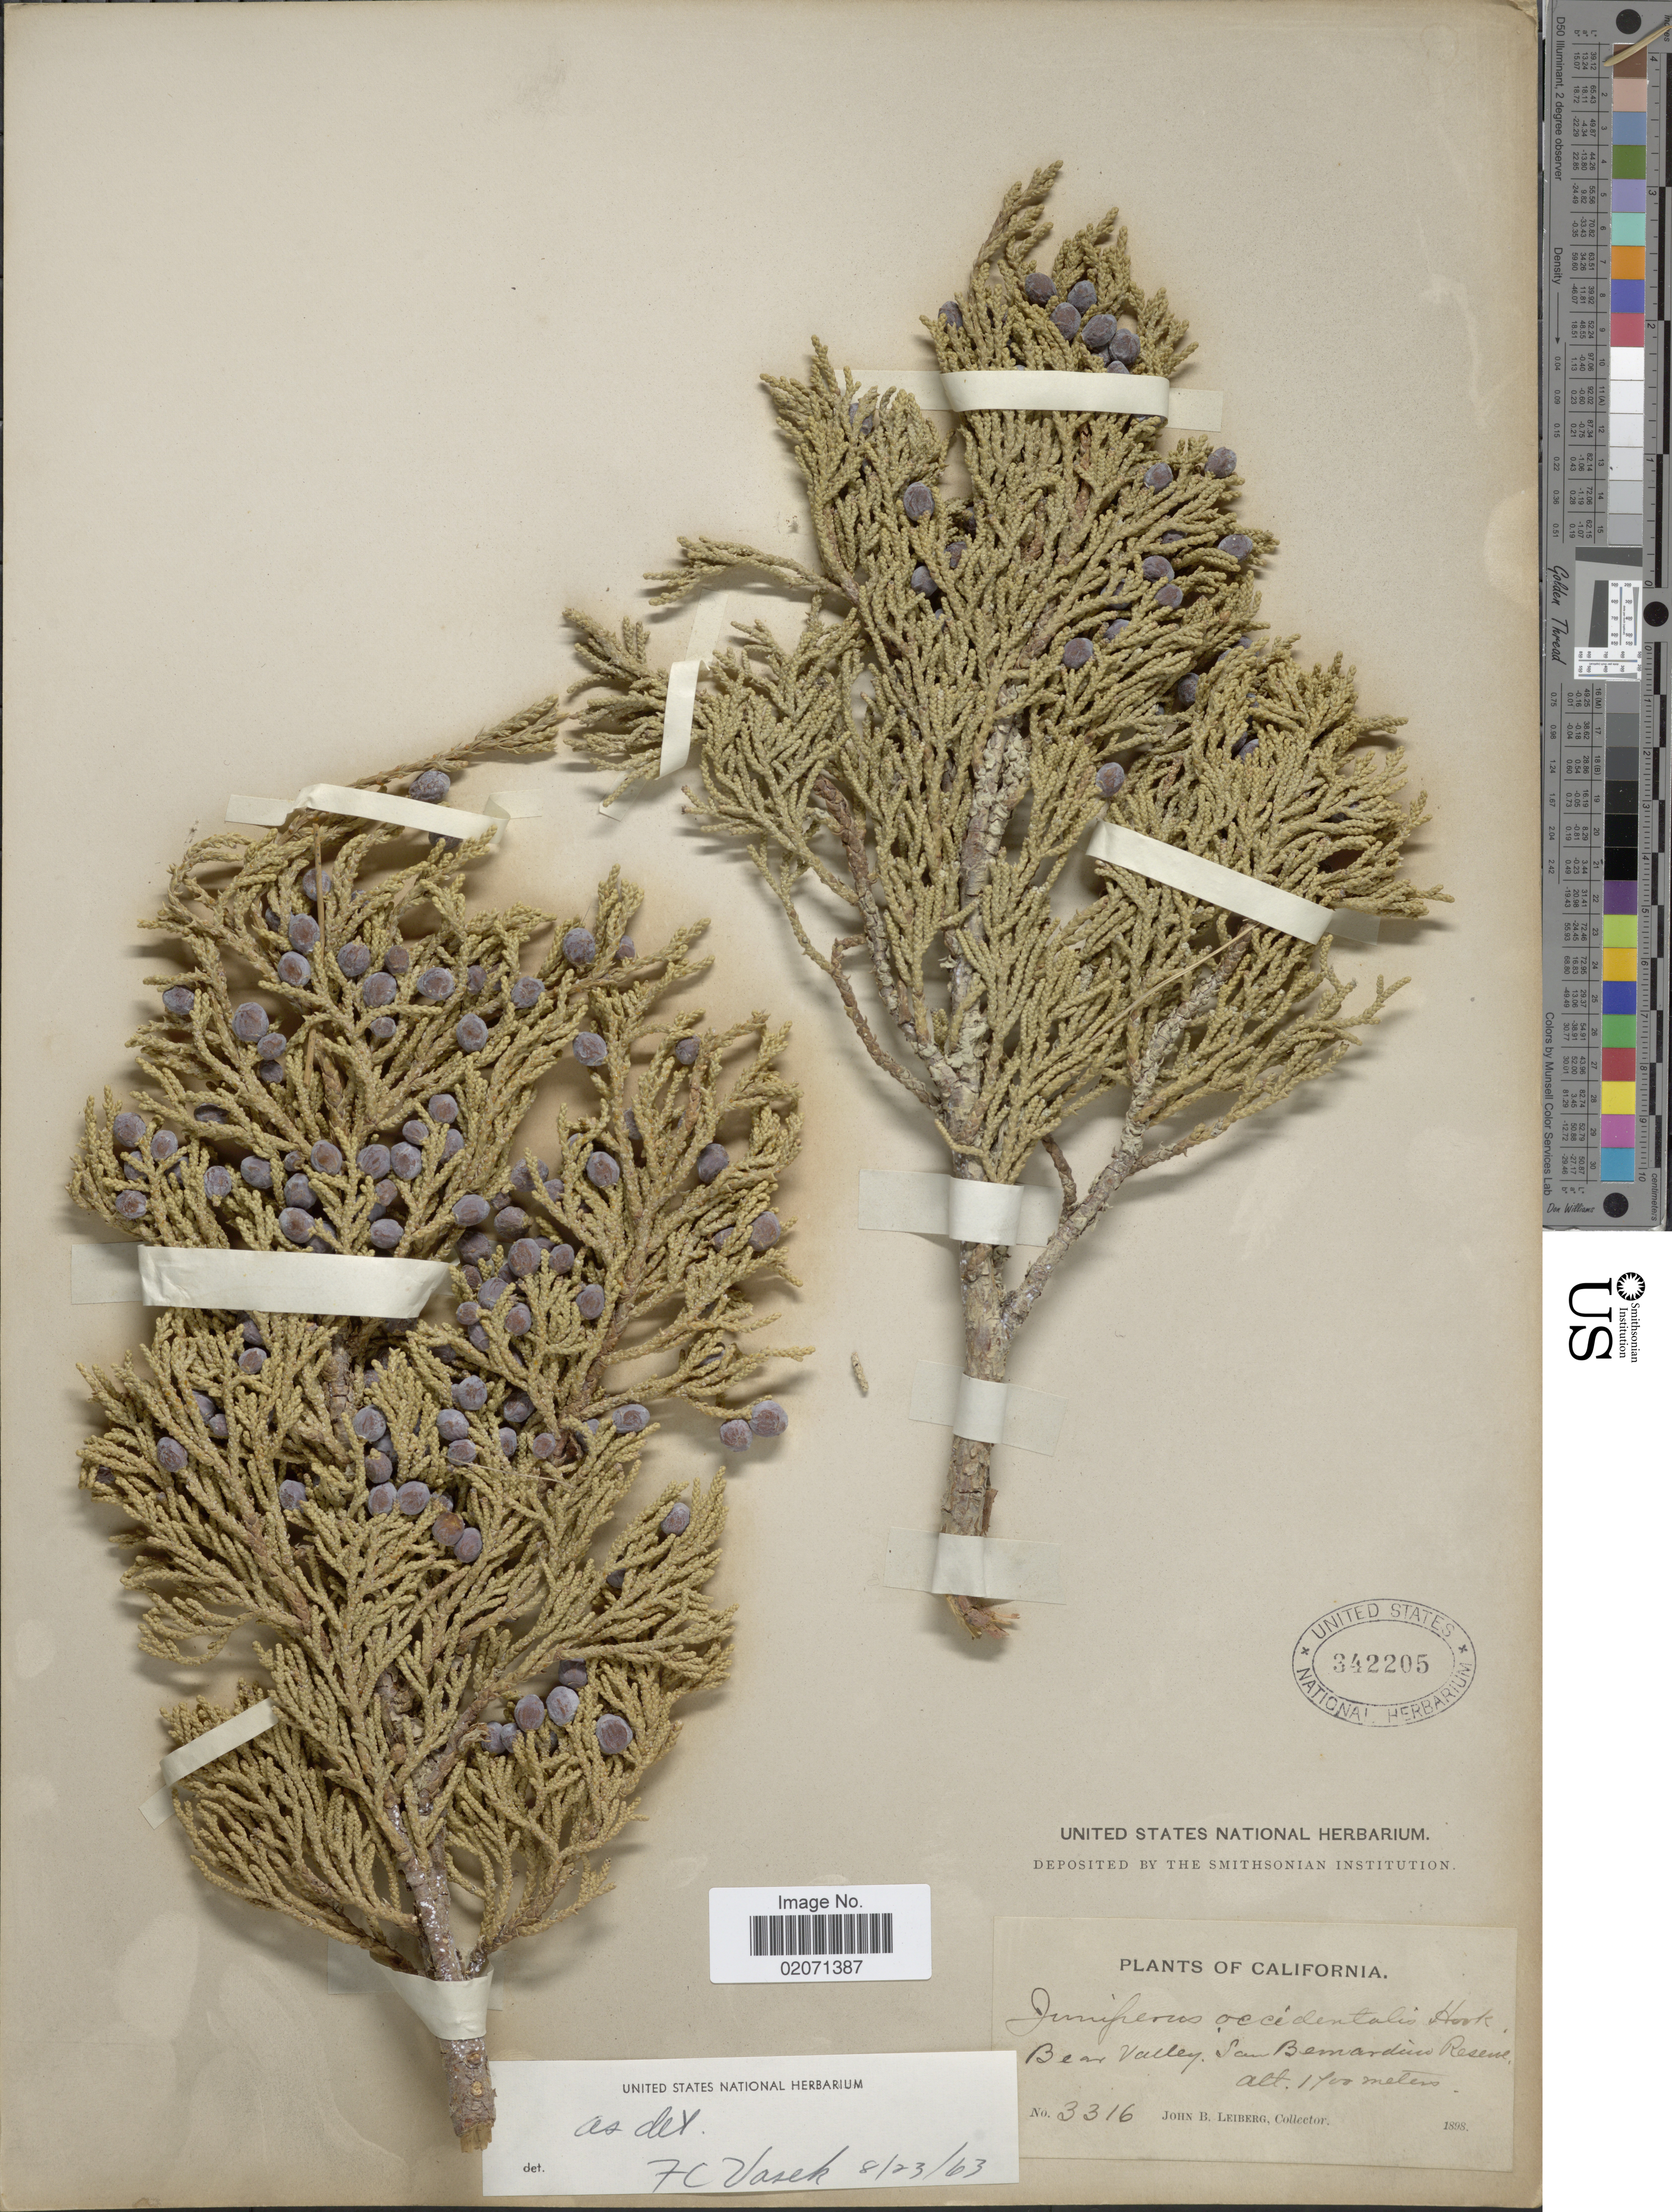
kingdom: Plantae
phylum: Tracheophyta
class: Pinopsida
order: Pinales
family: Cupressaceae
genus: Juniperus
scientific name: Juniperus occidentalis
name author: Hook.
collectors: J. Leiberg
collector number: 3316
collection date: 1898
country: United States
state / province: California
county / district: San Bernardino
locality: Bear Valley. San Bernardino Reserve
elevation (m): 1700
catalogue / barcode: US 342205